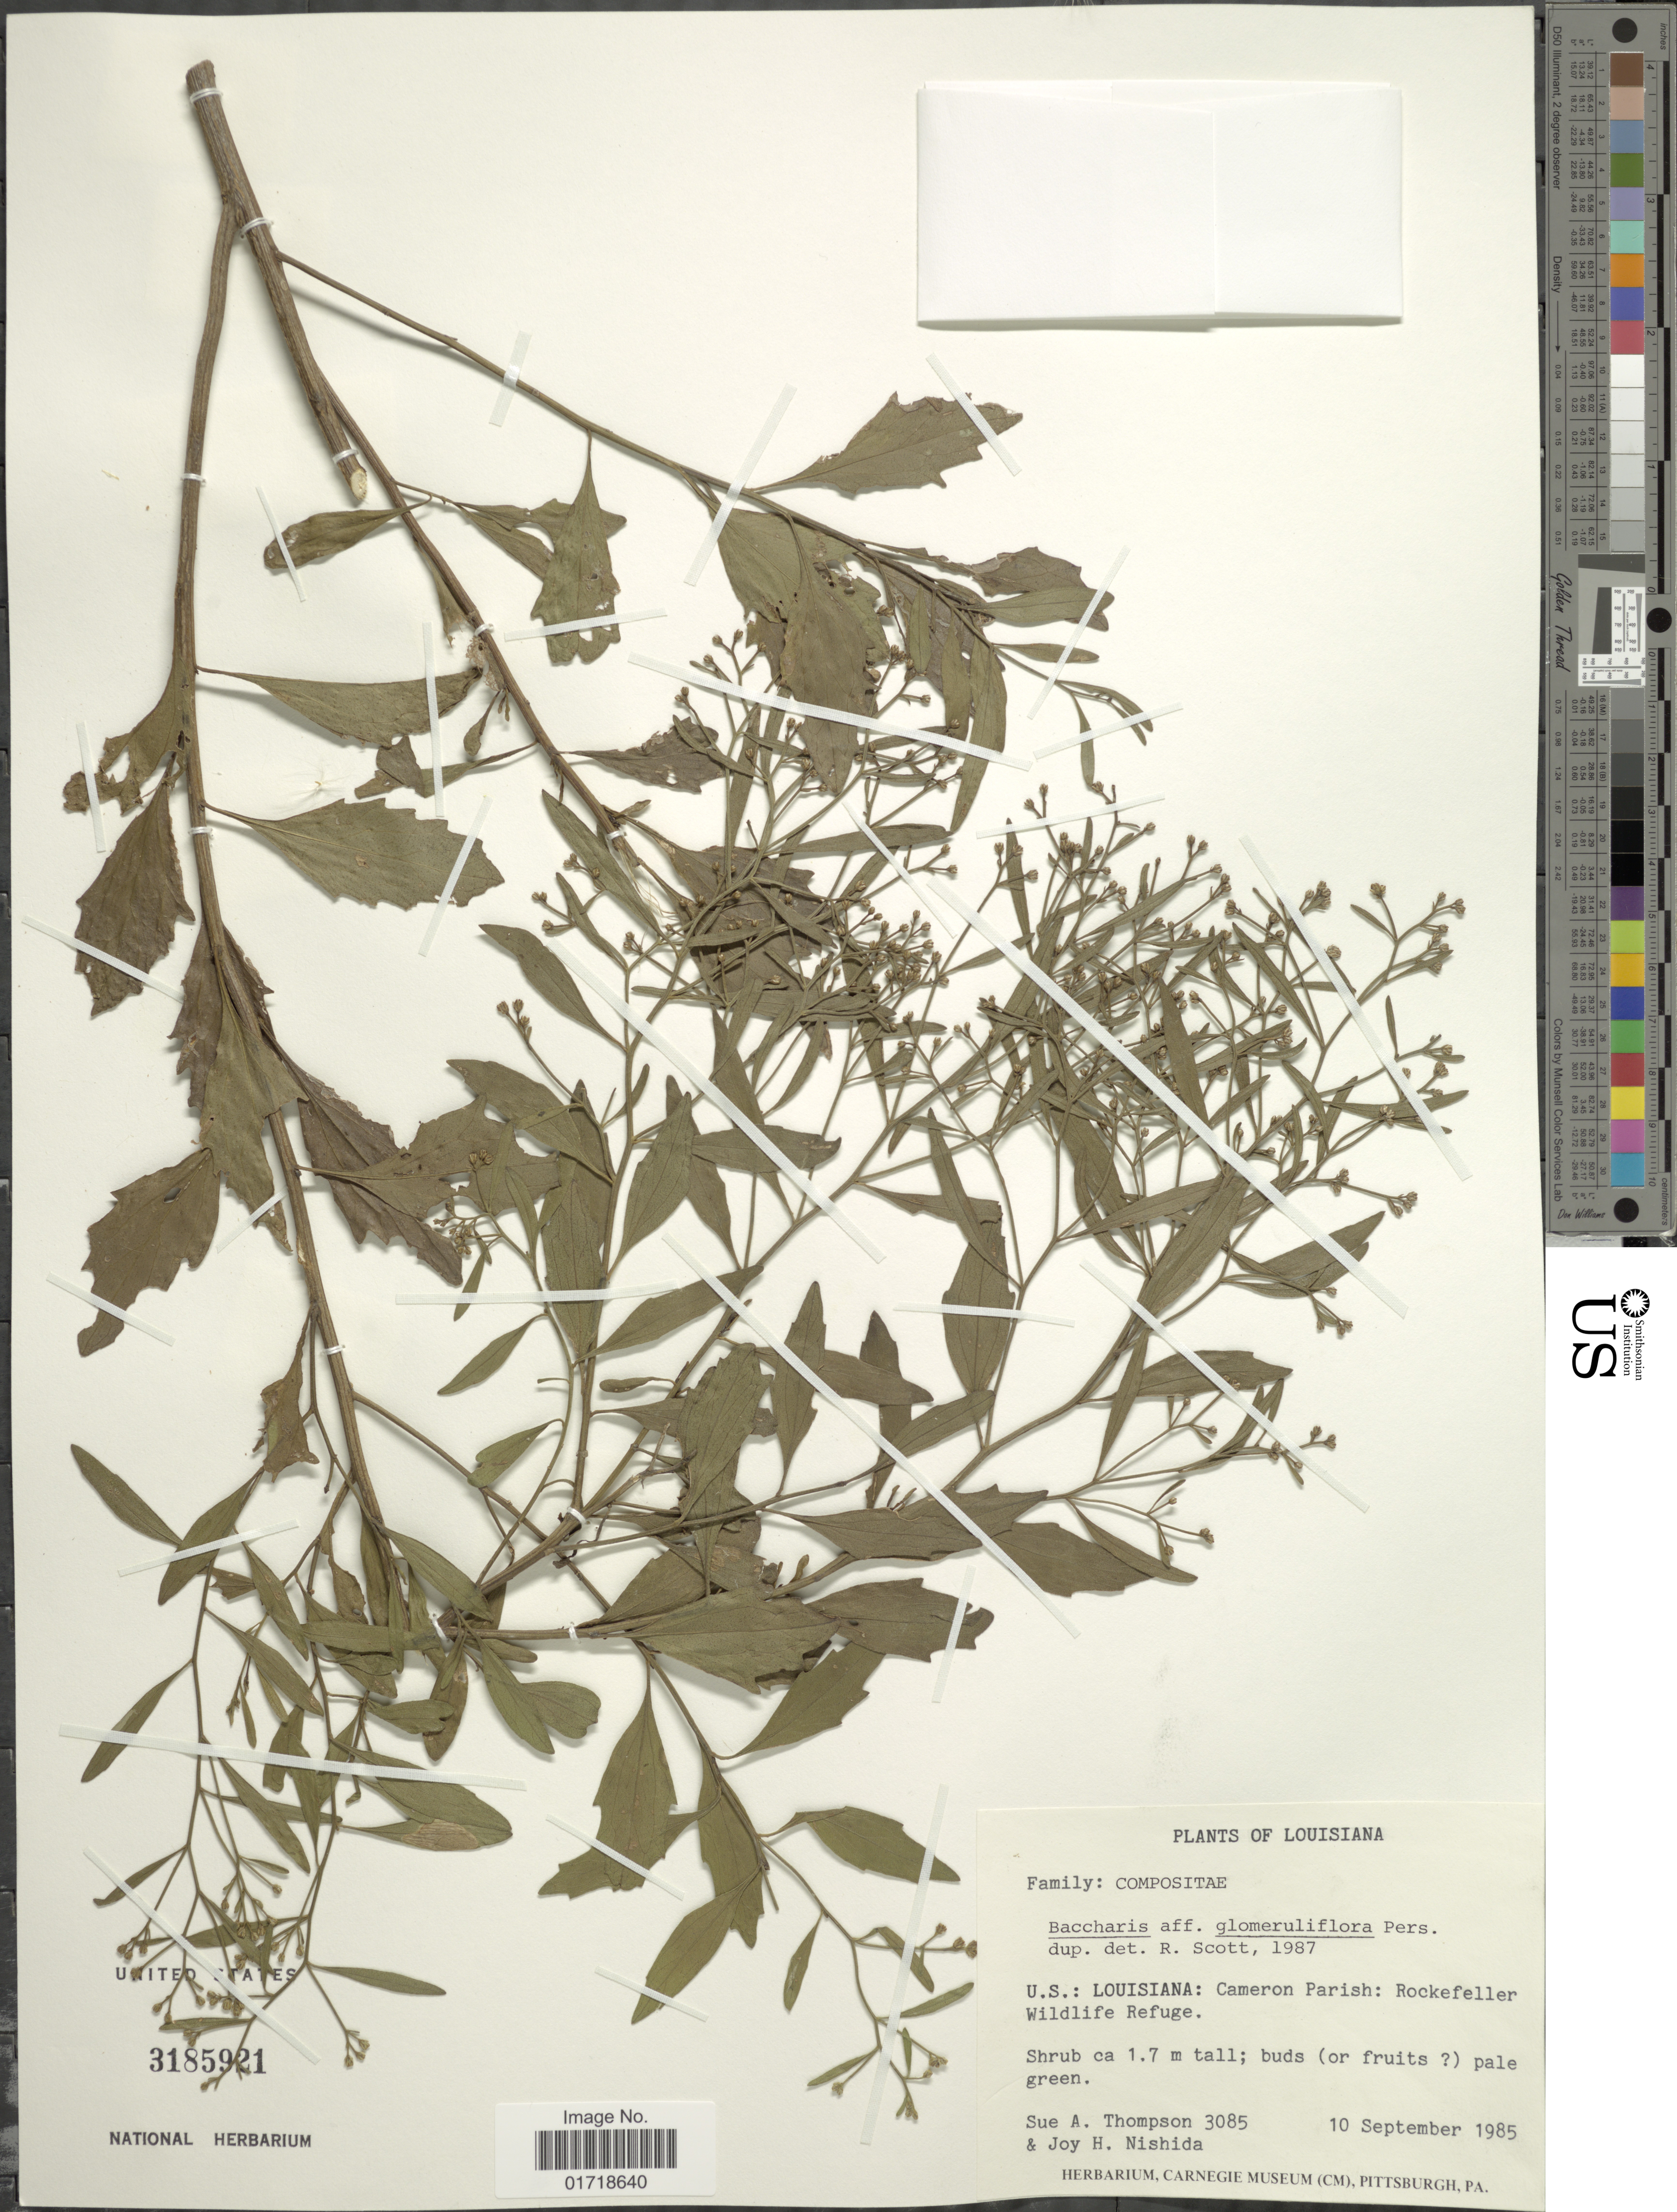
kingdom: Plantae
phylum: Tracheophyta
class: Magnoliopsida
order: Asterales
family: Asteraceae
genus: Baccharis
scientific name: Baccharis glomeruliflora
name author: Pers.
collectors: S. A. Thompson & J. Nishida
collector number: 3085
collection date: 1985-09-10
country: United States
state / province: Louisiana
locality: Cameron Parish, Rockefeller Wildlife Refuge.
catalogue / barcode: US 3185921